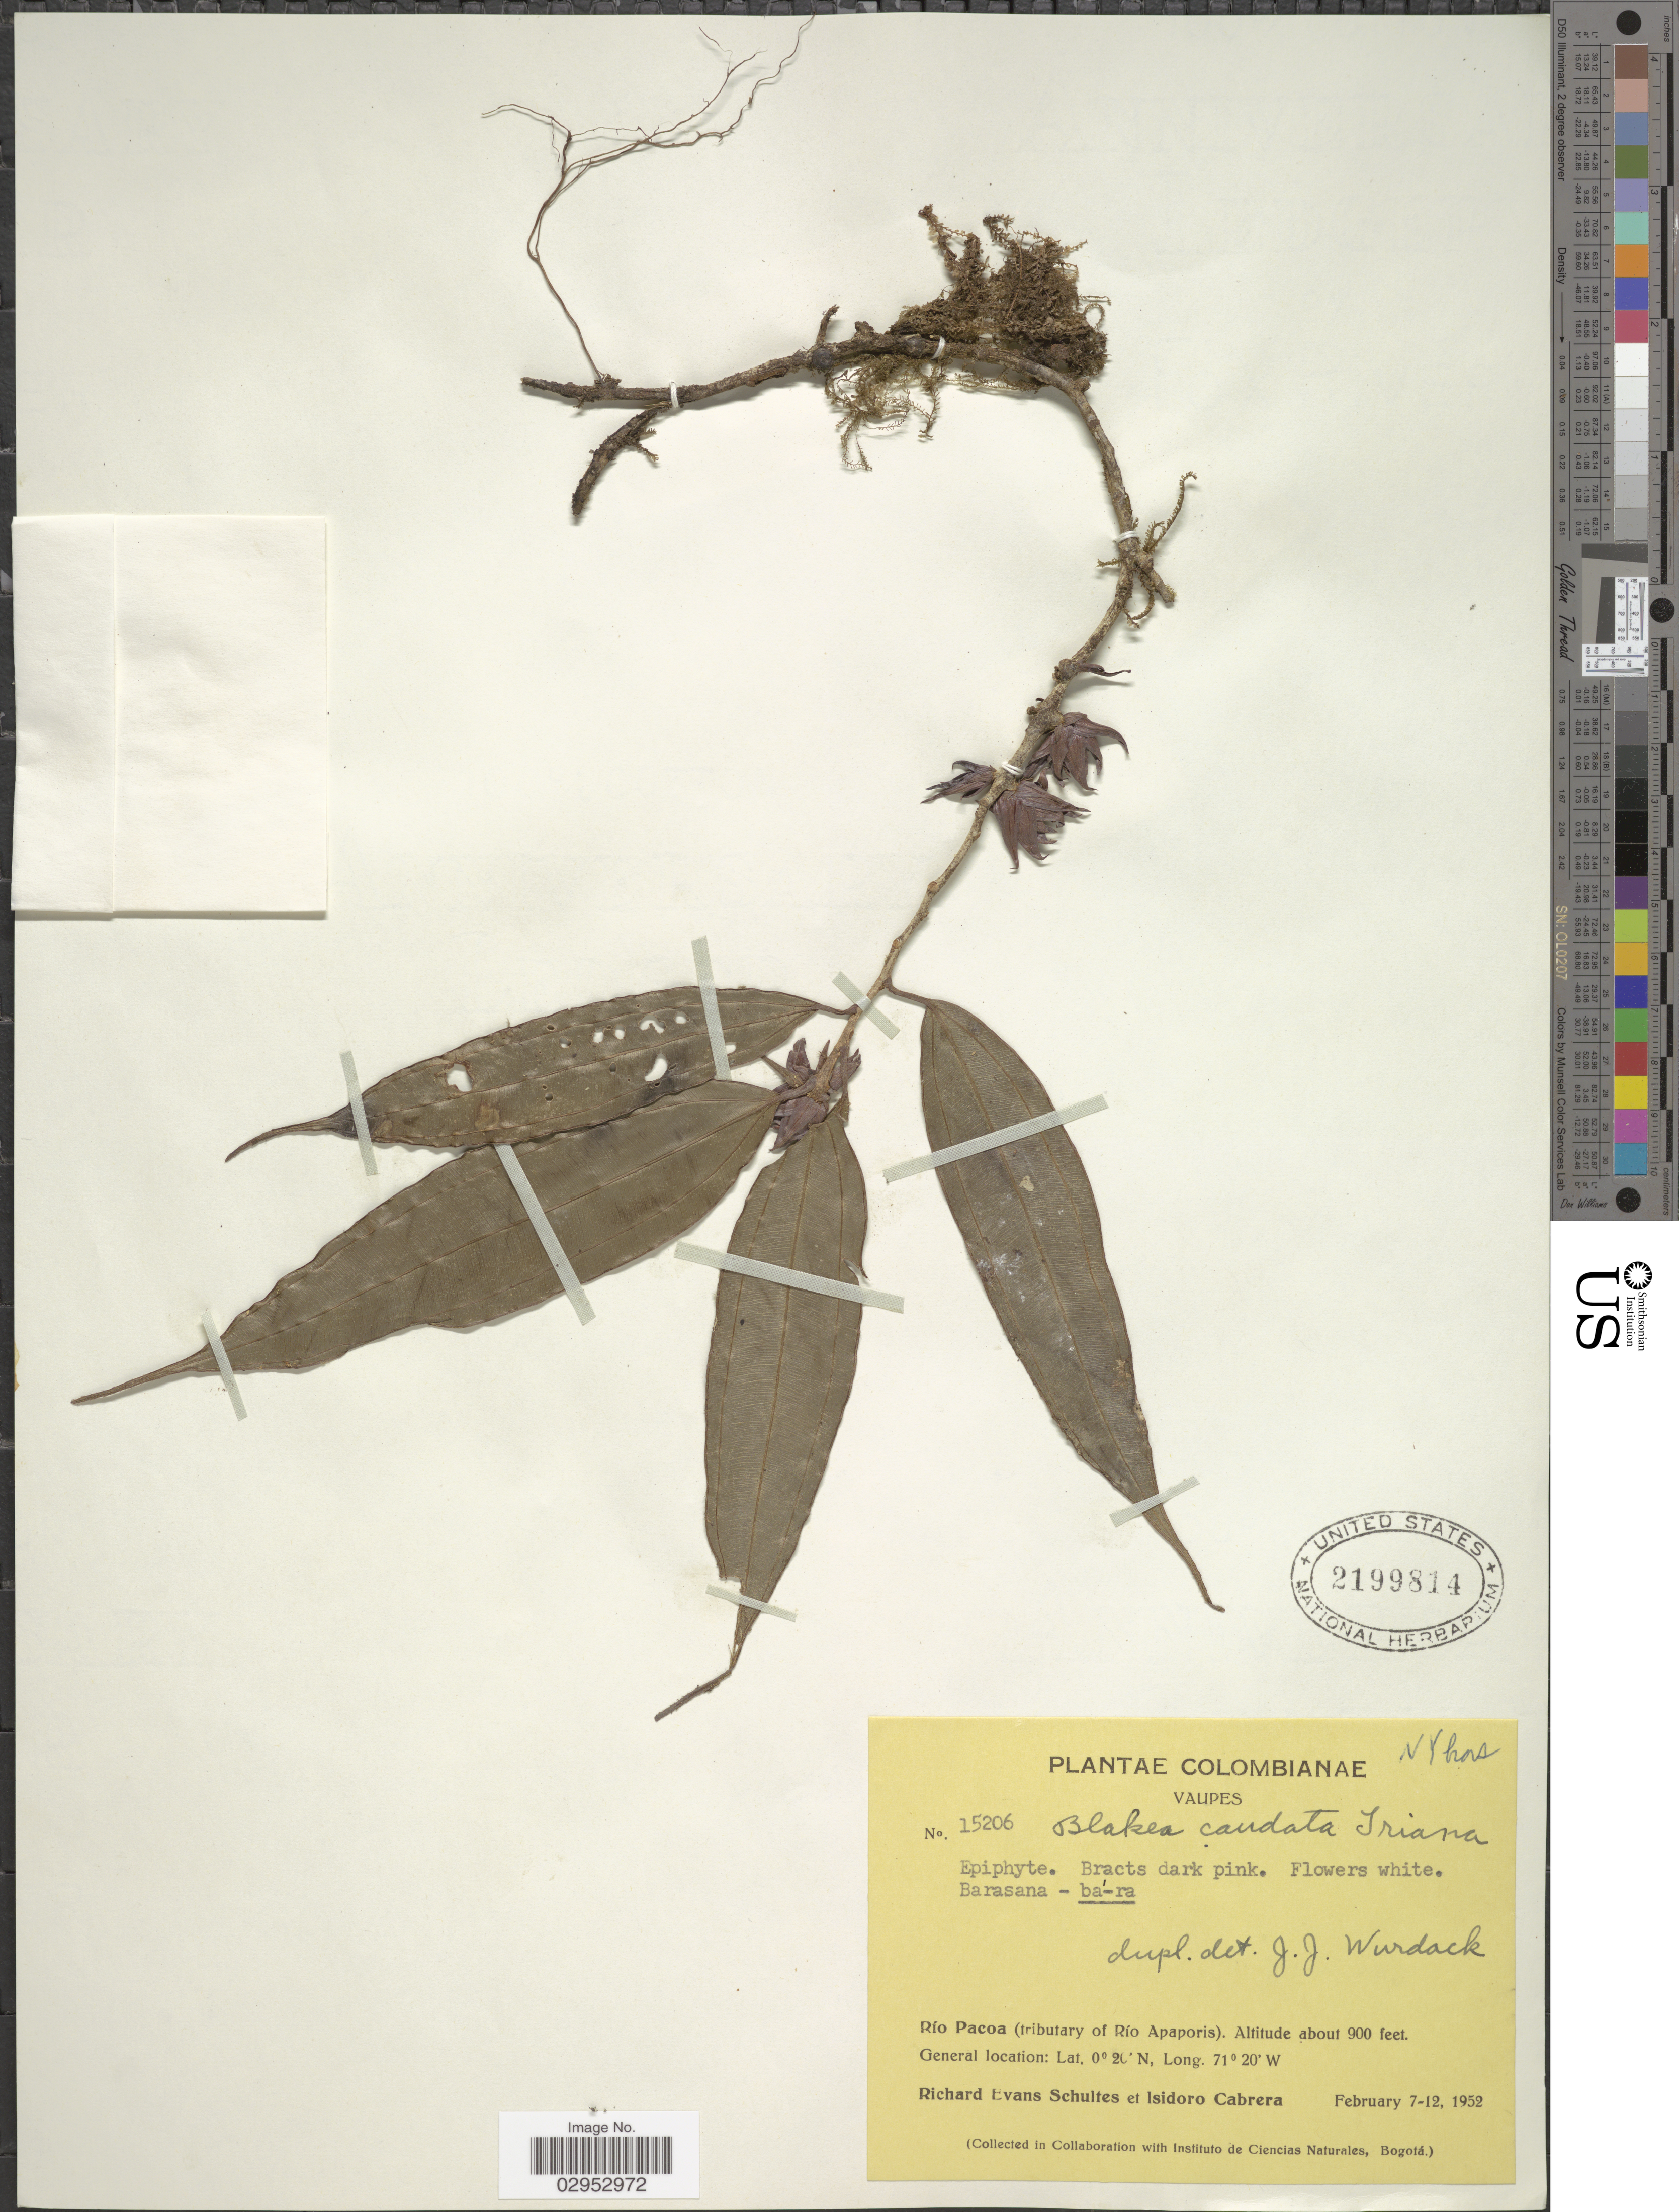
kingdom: Plantae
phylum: Tracheophyta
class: Magnoliopsida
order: Myrtales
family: Melastomataceae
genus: Blakea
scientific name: Blakea caudata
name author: Triana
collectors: R. E. Schultes & I. Cabrera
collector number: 15206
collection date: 1952-02-07/1952-02-12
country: Colombia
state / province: Vaupés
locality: Río Pacoa (tributary of Río Apaporis).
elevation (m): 274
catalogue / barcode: US 2199814